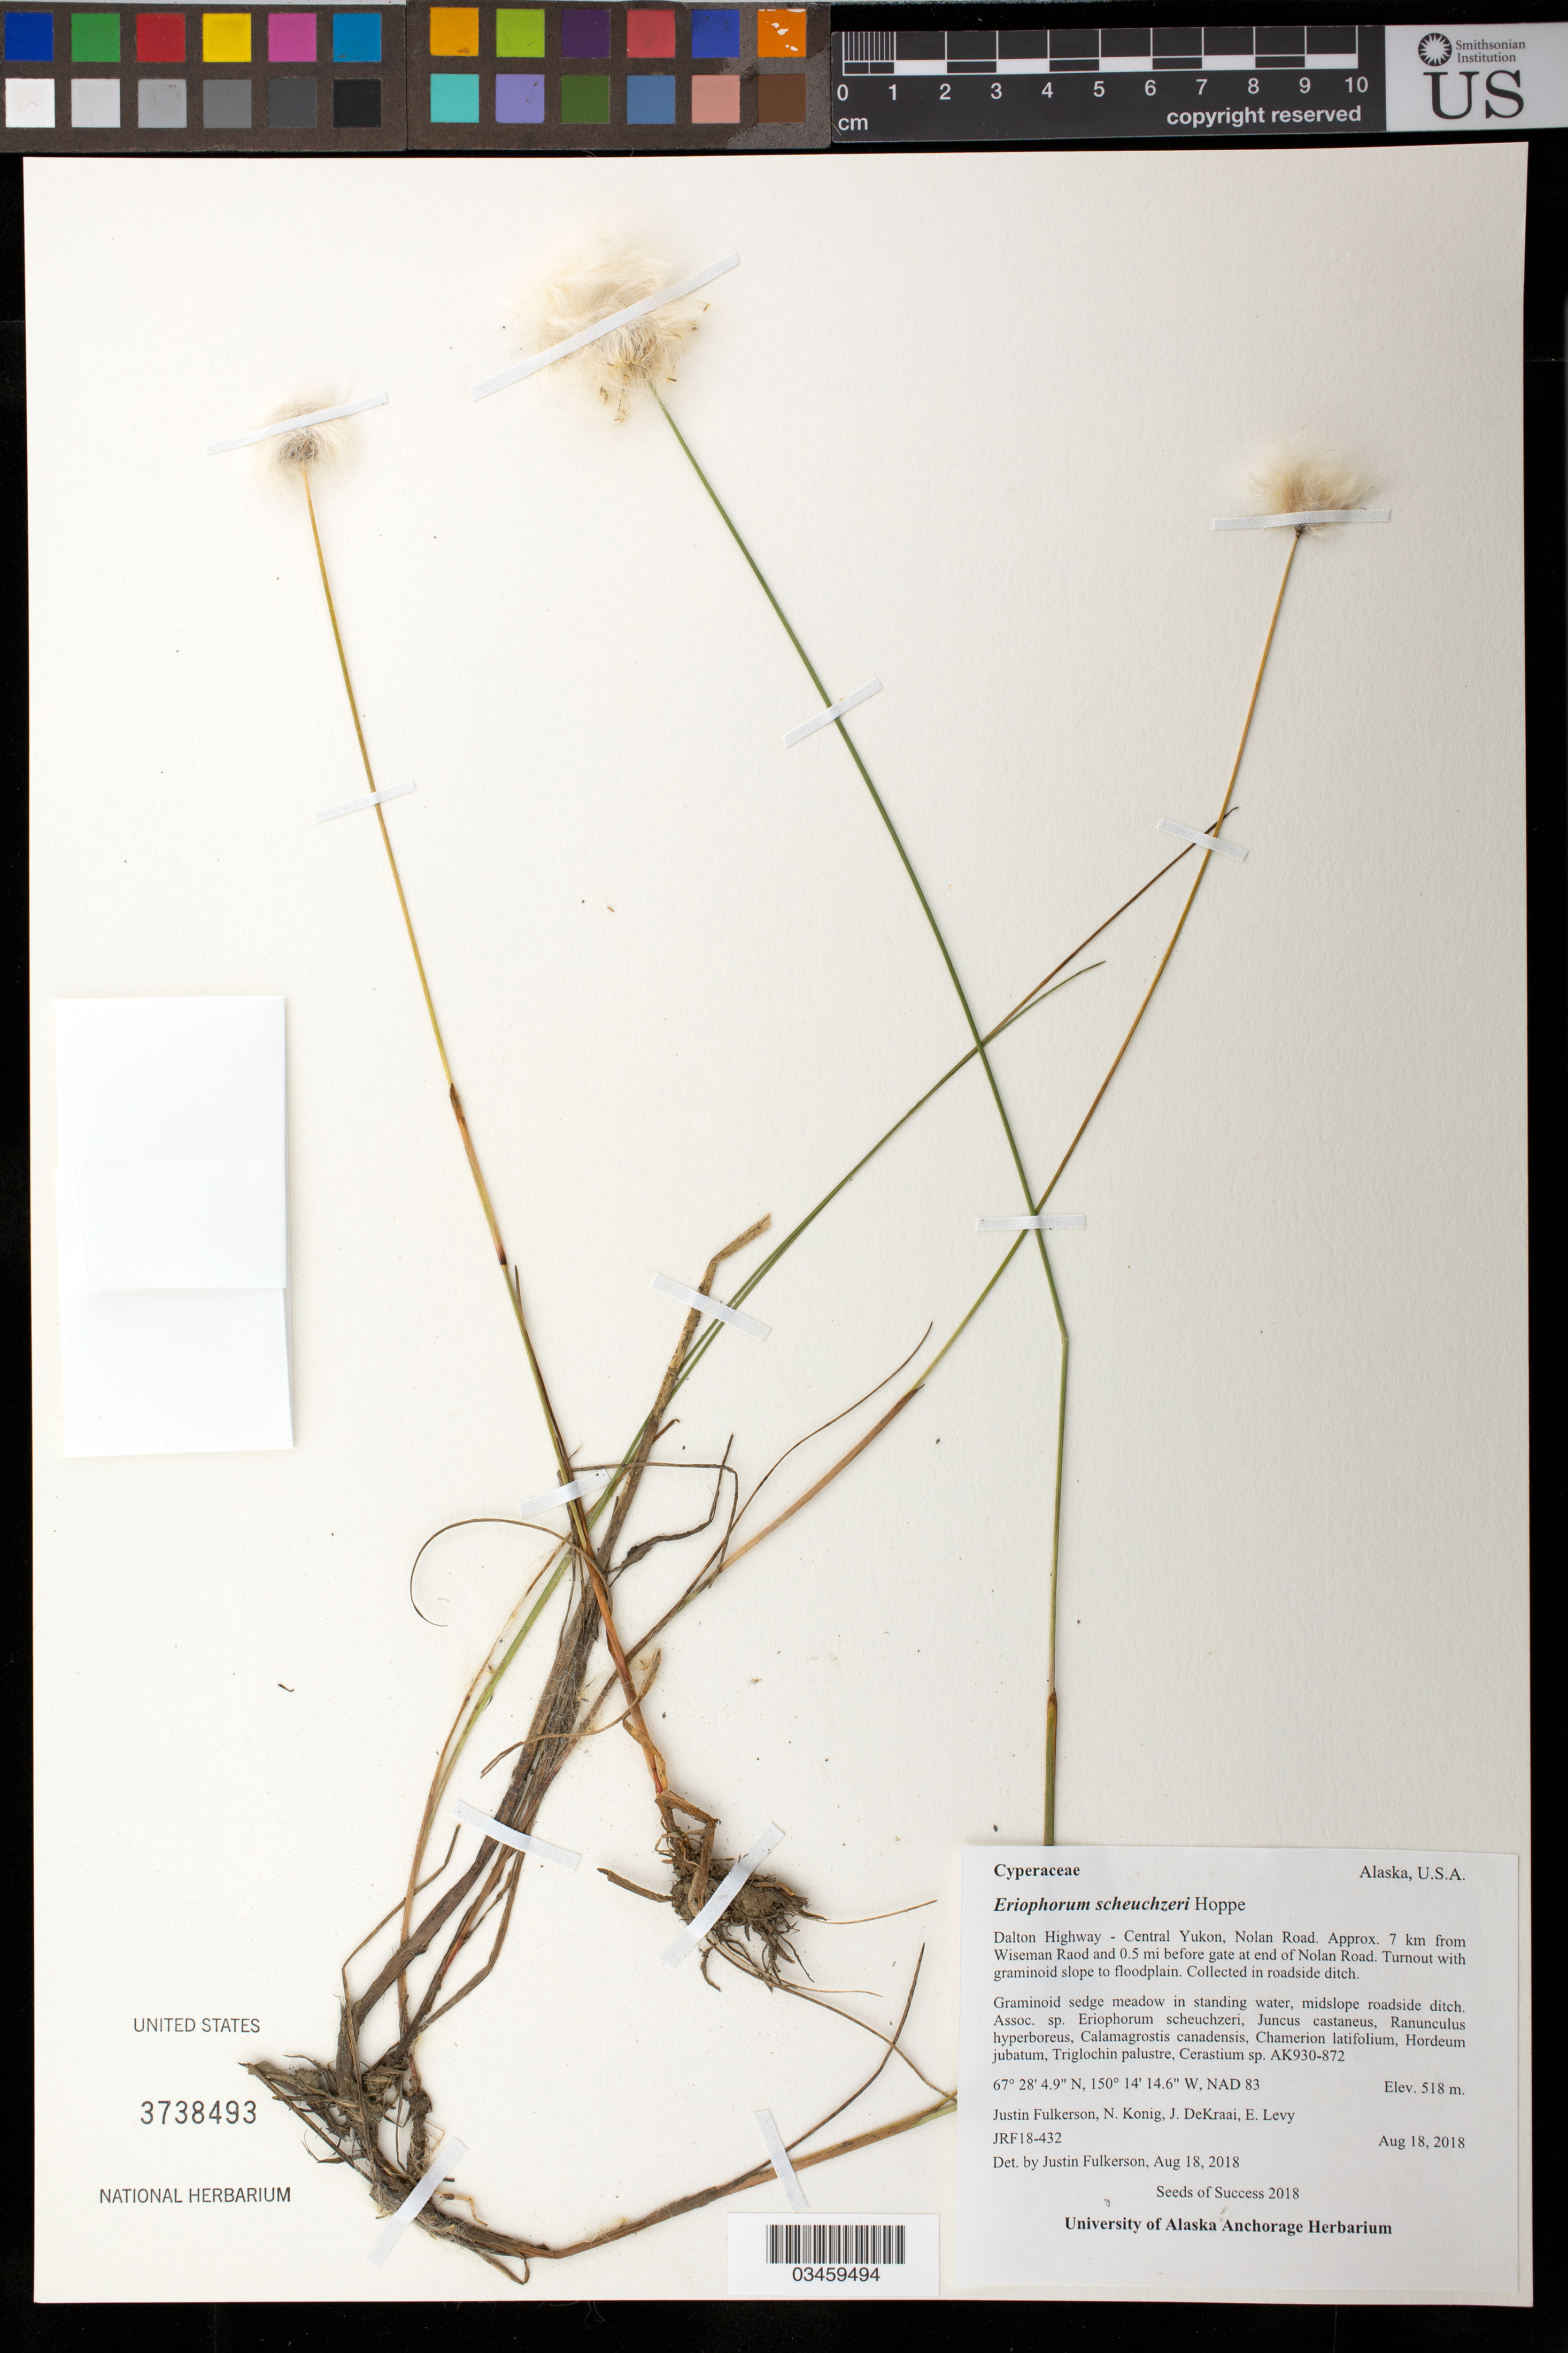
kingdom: Plantae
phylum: Tracheophyta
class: Liliopsida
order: Poales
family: Cyperaceae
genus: Eriophorum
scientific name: Eriophorum scheuchzeri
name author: Hoppe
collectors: J. Fulkerson, N. Konig, E. Levy & J. Dekraai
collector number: JRF18-432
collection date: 2018-08-18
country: United States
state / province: Alaska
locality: Dalton Hwy-Central Yukon, Nolan Road, 7 km from Wiseman Road and 0.5 mi before gate at end of Nolan road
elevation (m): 518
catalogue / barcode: US 3738493